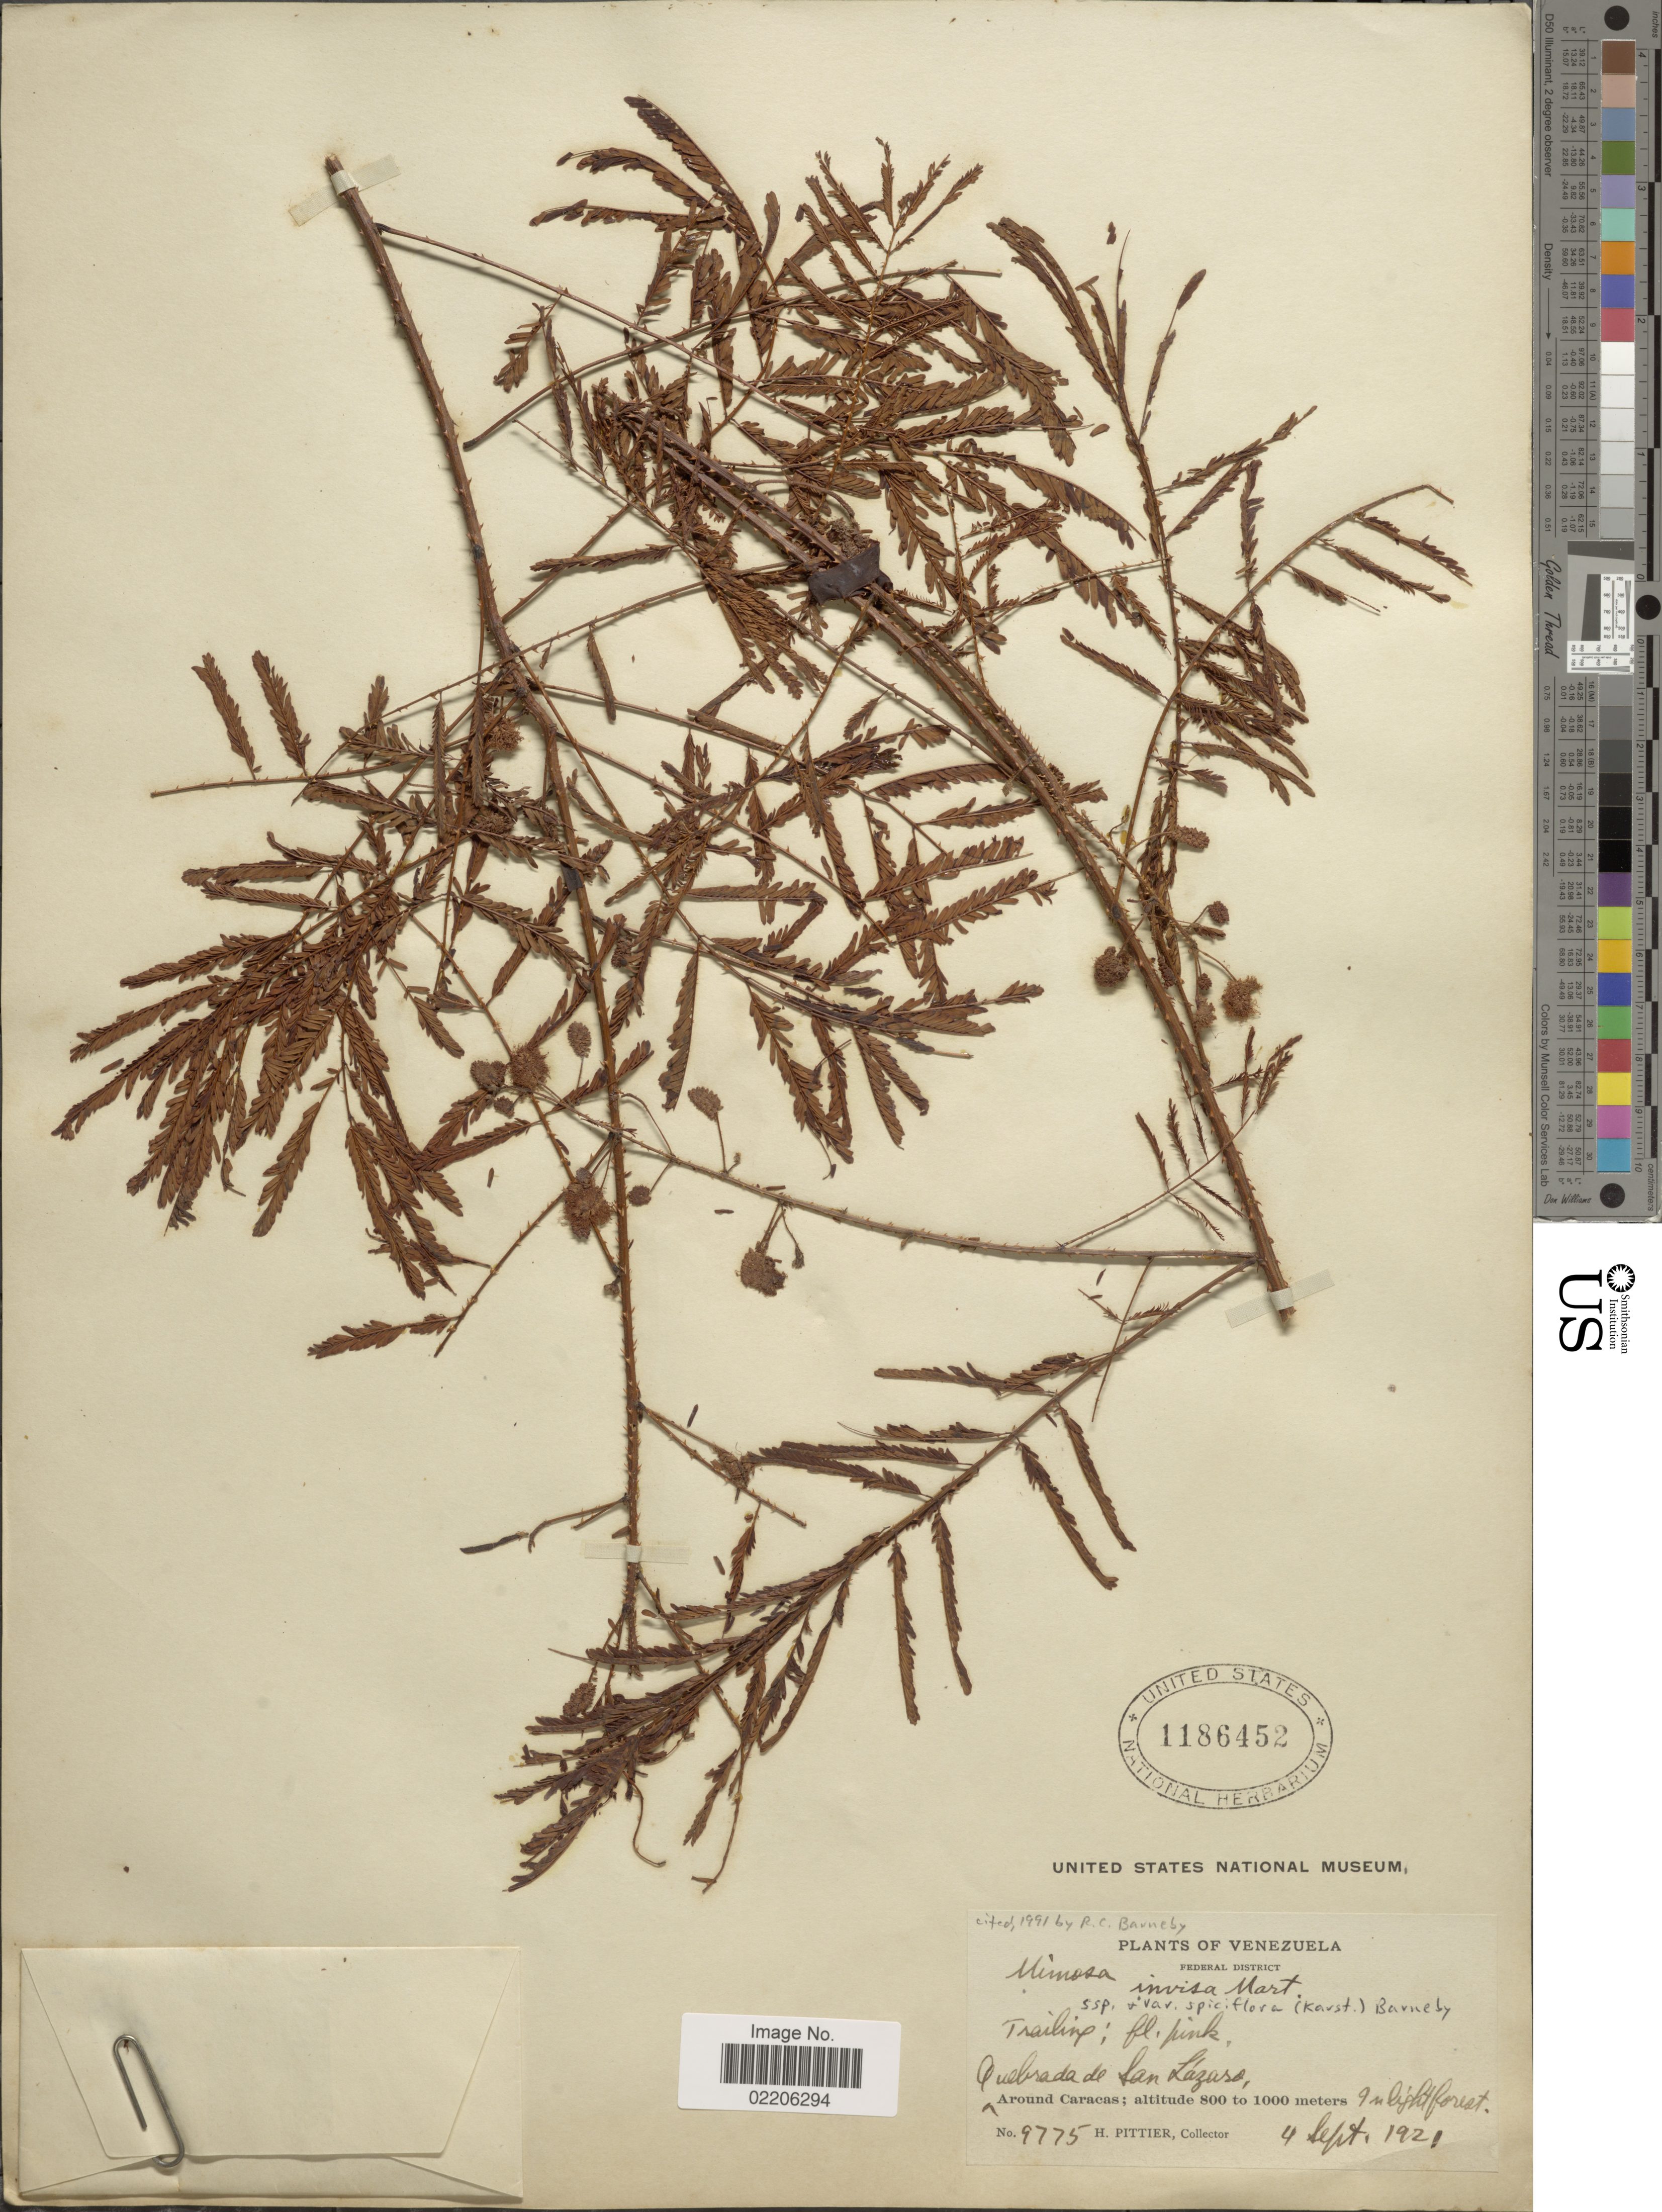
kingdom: Plantae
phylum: Tracheophyta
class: Magnoliopsida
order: Fabales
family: Fabaceae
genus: Mimosa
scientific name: Mimosa invisa var. spiciflora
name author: (H. Karst.) Barneby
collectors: H. F. Pittier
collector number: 9775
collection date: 1921-09-04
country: Venezuela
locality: Federal District, Trailing, Quebrada de San Lázaro, around Caracas, in light forest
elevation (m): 800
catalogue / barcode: US 1186452